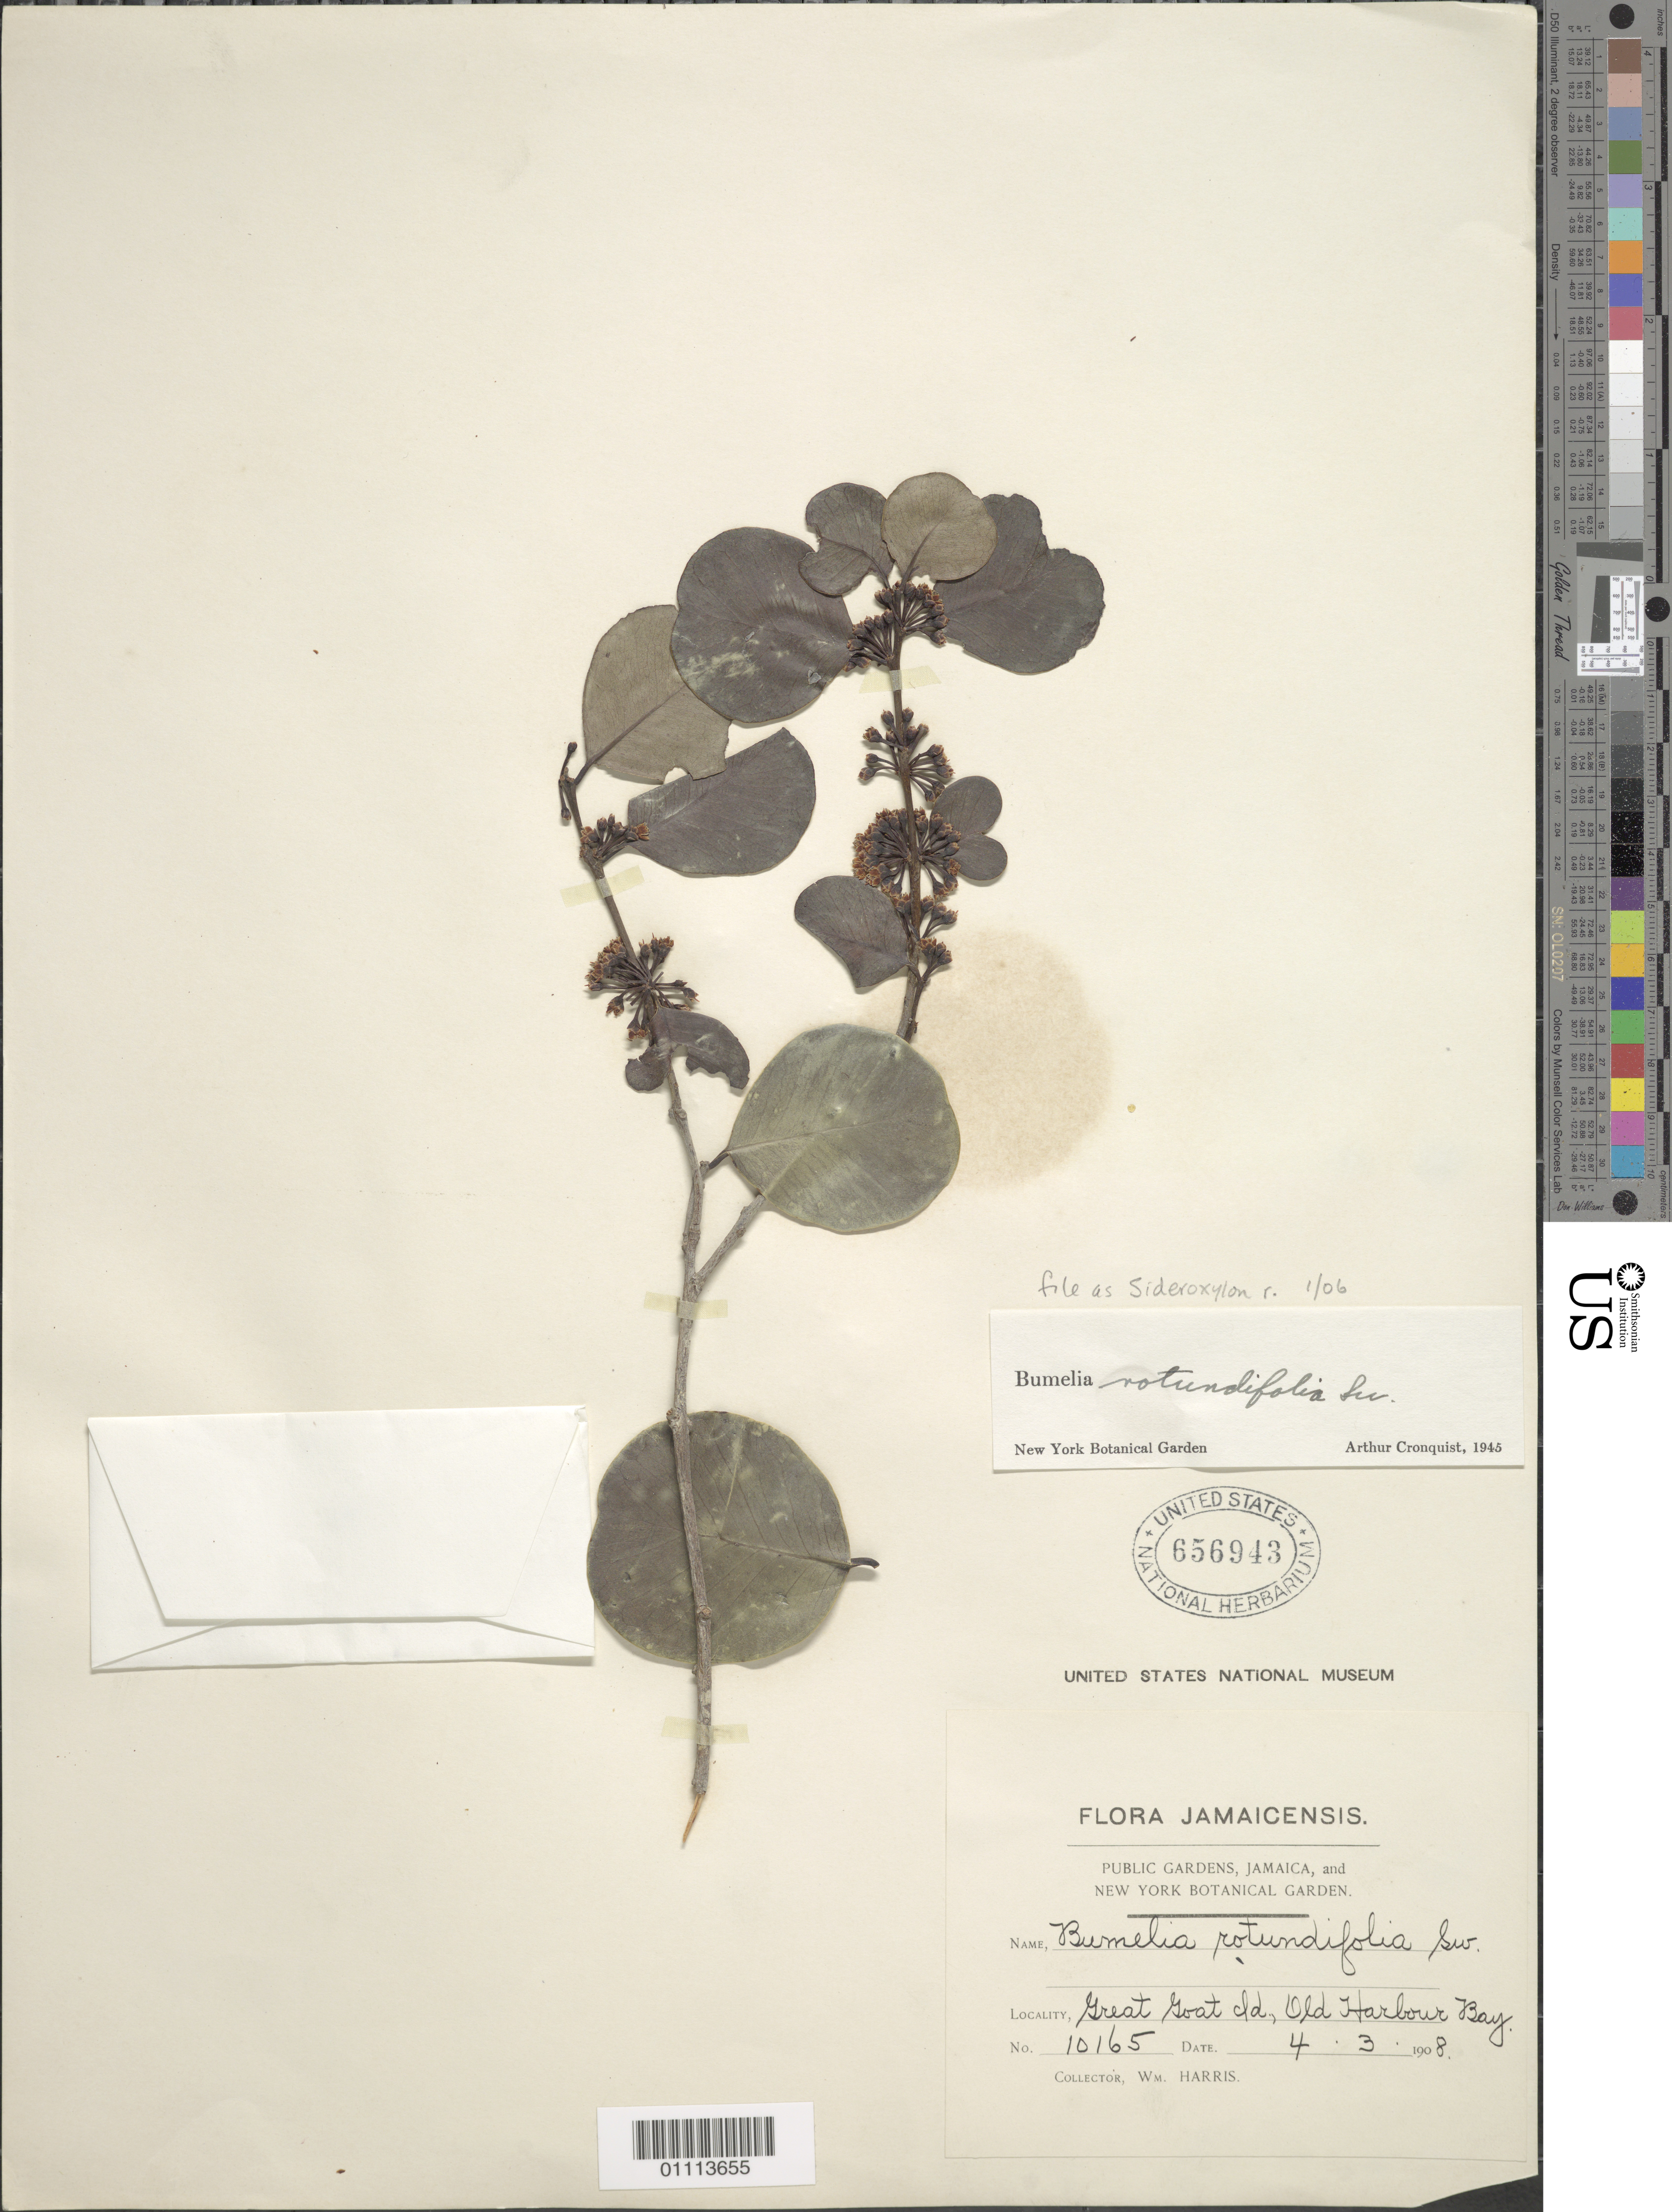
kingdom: Plantae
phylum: Tracheophyta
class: Magnoliopsida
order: Ericales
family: Sapotaceae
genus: Sideroxylon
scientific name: Sideroxylon rotundifolium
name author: (Sw.) T.D. Penn.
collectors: W. Harris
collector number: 10165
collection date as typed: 04 Mar 1908 or 03 Apr 1908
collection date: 1908-03-04 or 1908-04-03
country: Jamaica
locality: Great Goat Rd., Old Harbour Bay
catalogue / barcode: US 656943